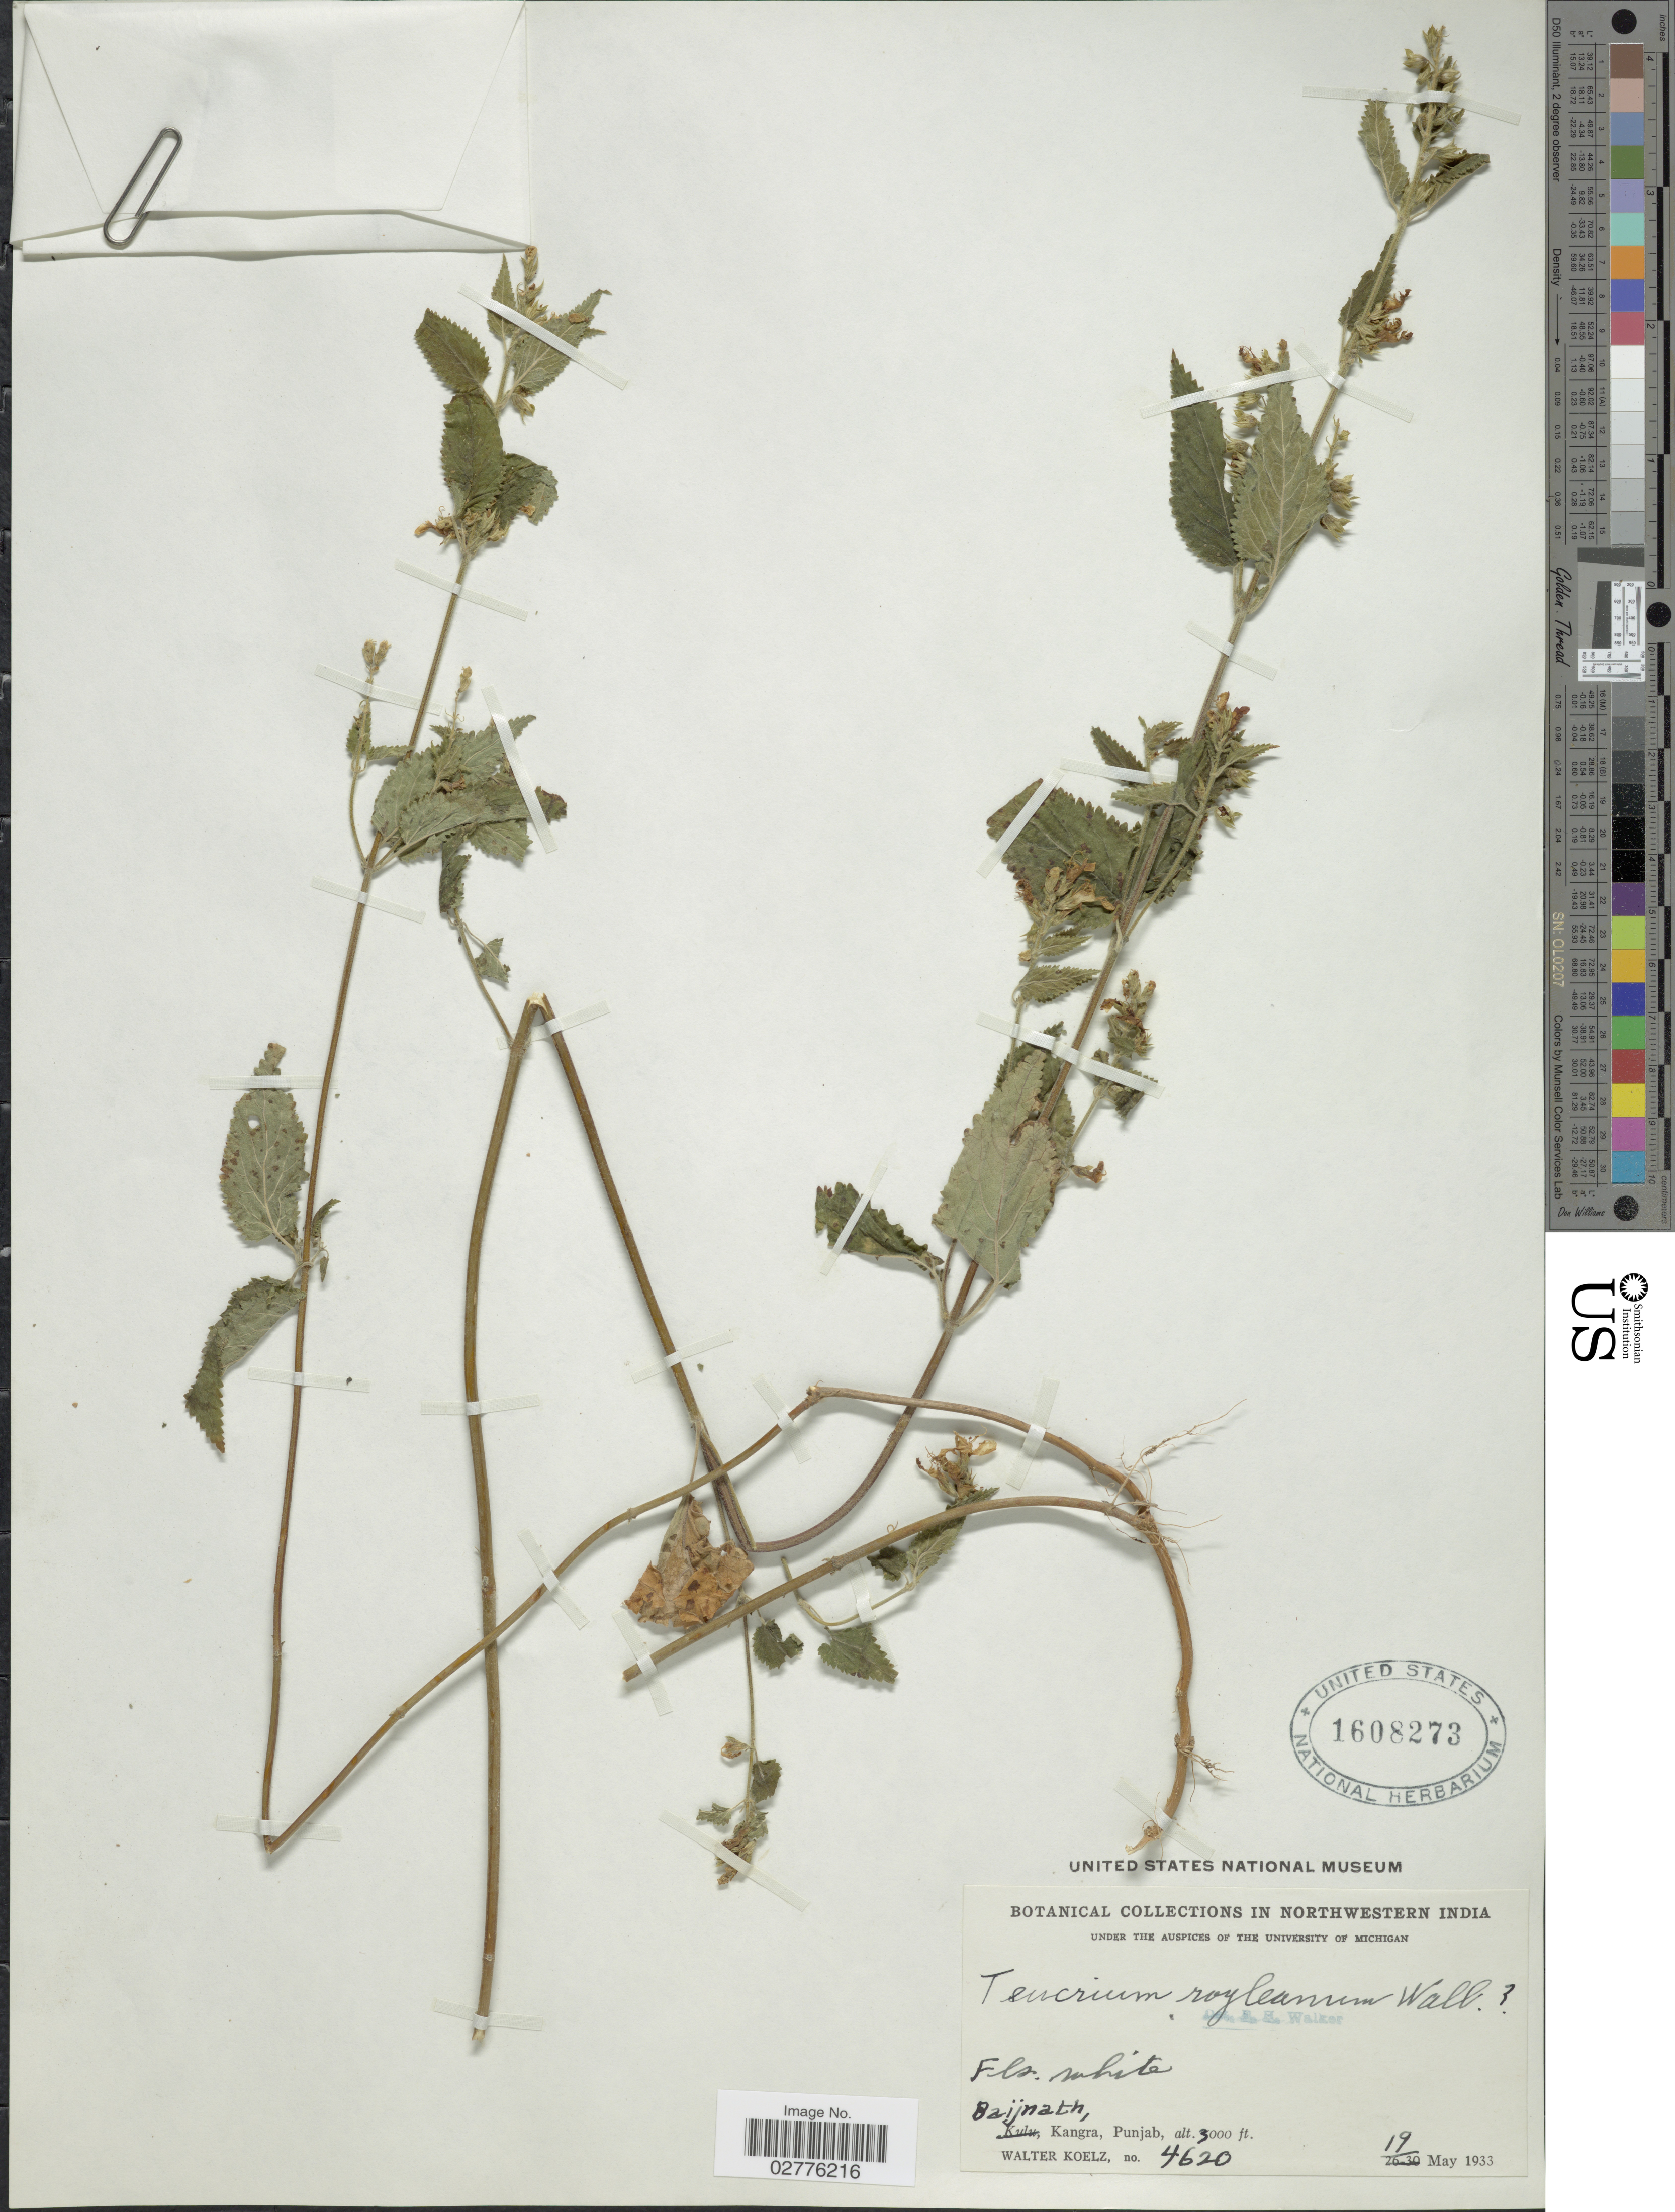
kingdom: Plantae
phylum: Tracheophyta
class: Magnoliopsida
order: Lamiales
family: Lamiaceae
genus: Teucrium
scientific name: Teucrium royleanum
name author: Wall. ex Benth.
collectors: W. N. Koelz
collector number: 4620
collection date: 1933-05-19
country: India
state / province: Punjab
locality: Northwestern India, Baijnath, Kangra.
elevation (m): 914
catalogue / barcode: US 1608273